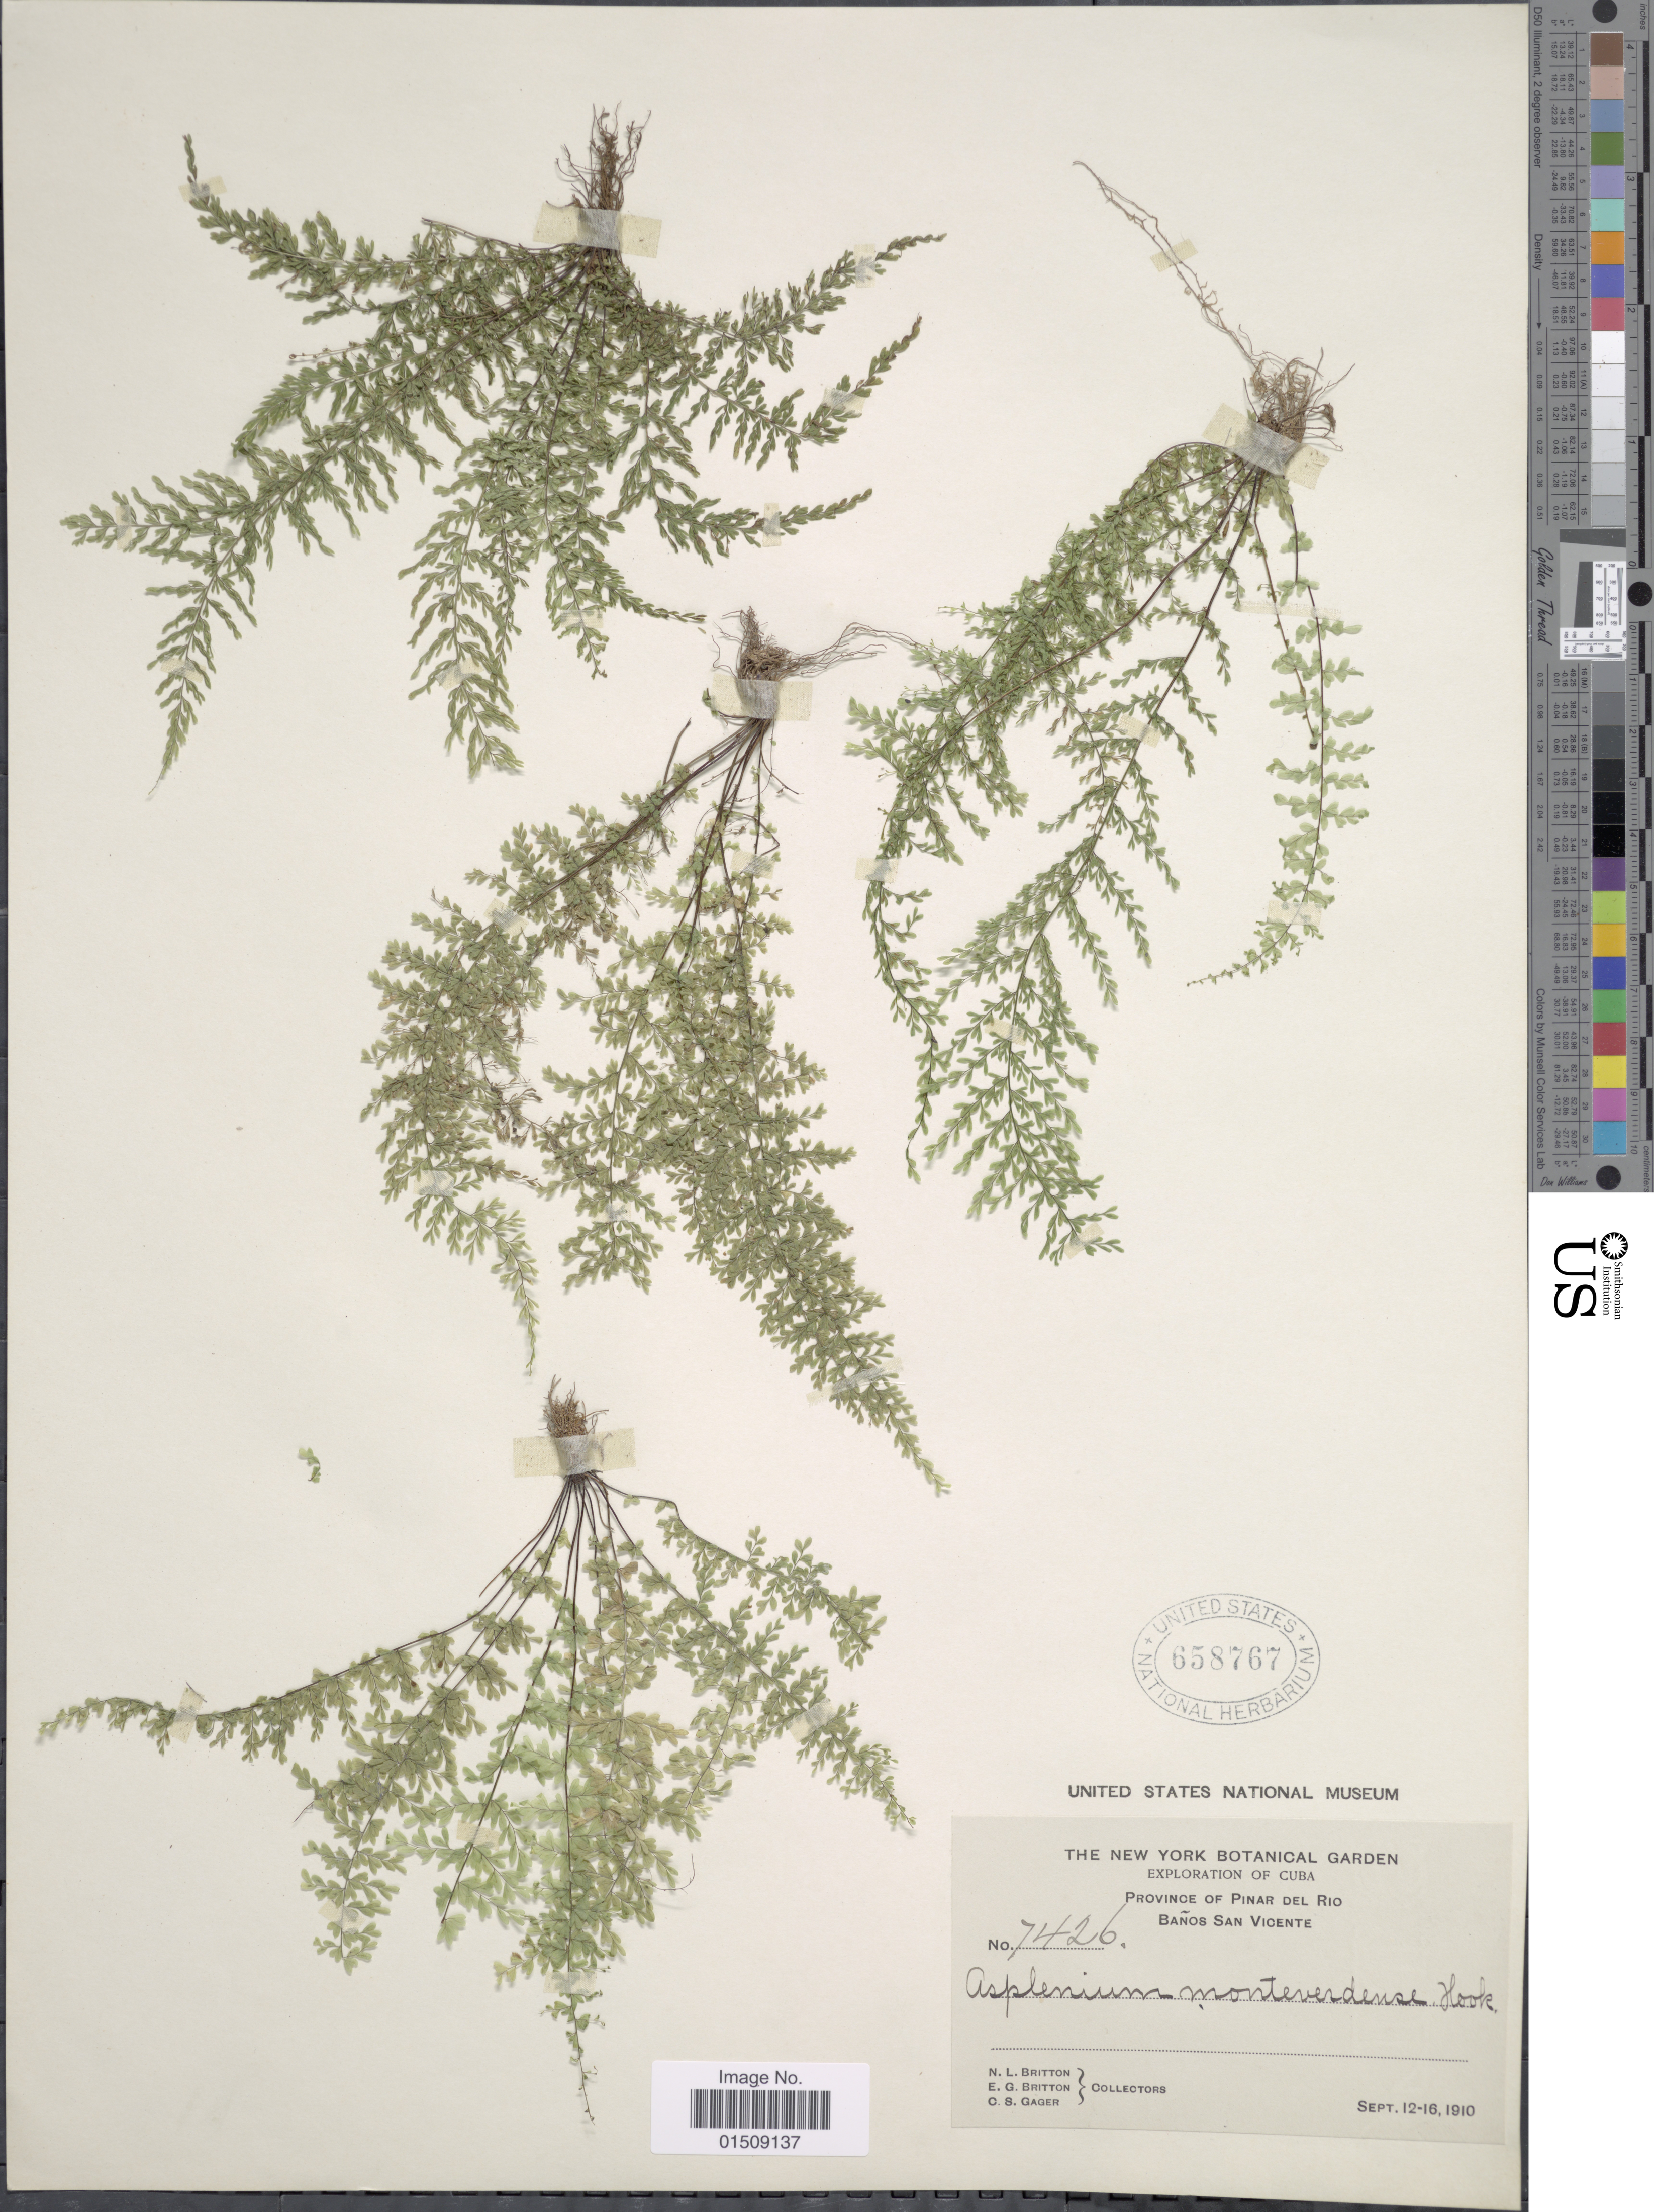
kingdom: Plantae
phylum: Tracheophyta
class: Polypodiopsida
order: Polypodiales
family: Aspleniaceae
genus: Asplenium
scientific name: Asplenium myriophyllum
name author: (Sw.) C. Presl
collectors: N. Britton, E. G. Britton & C. Gager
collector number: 7426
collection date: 1910-09-12/1910-09-16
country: Cuba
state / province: Pinar del Río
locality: Province of Pinar del Rio,Baños San Vicente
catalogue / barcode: US 658767